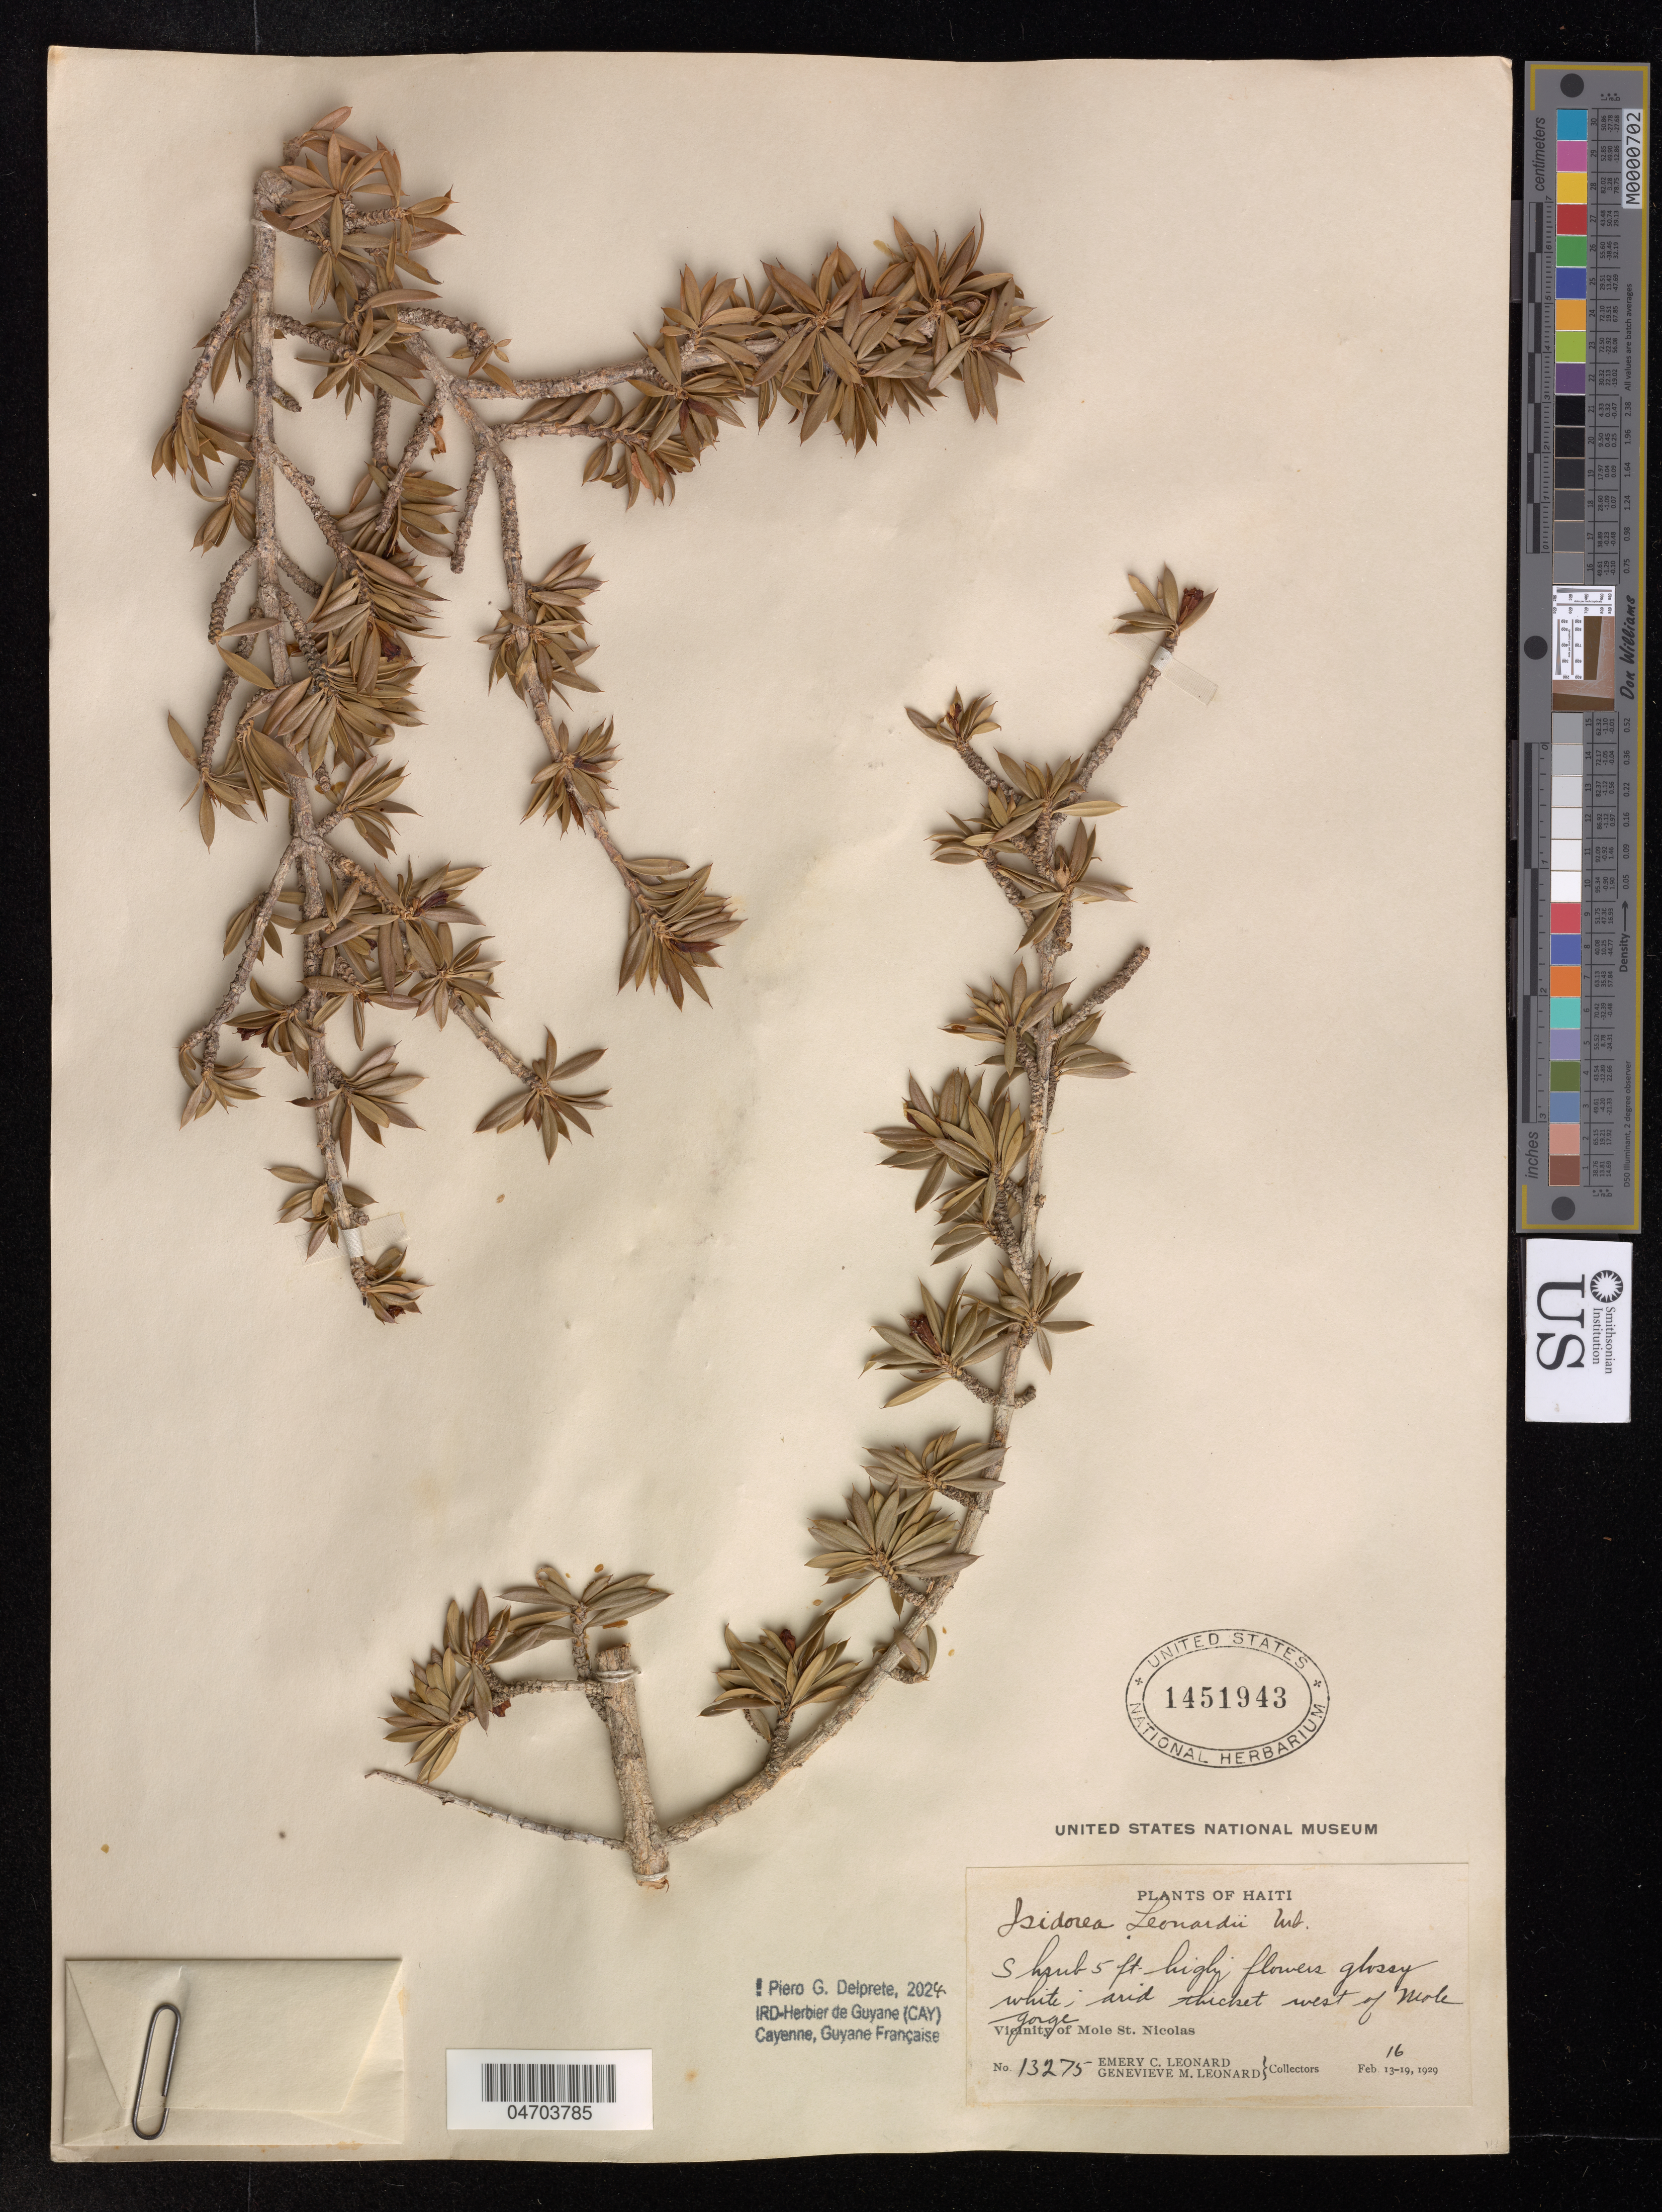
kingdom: Plantae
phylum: Tracheophyta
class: Magnoliopsida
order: Gentianales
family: Rubiaceae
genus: Isidorea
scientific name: Isidorea leonardii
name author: Urb.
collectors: E. C. Leonard & G. M. Leonard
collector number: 13275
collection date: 1929-02-13/1929-02-19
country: Haiti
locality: Vicinity of Mole St. Nicolas.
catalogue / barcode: US 1451943